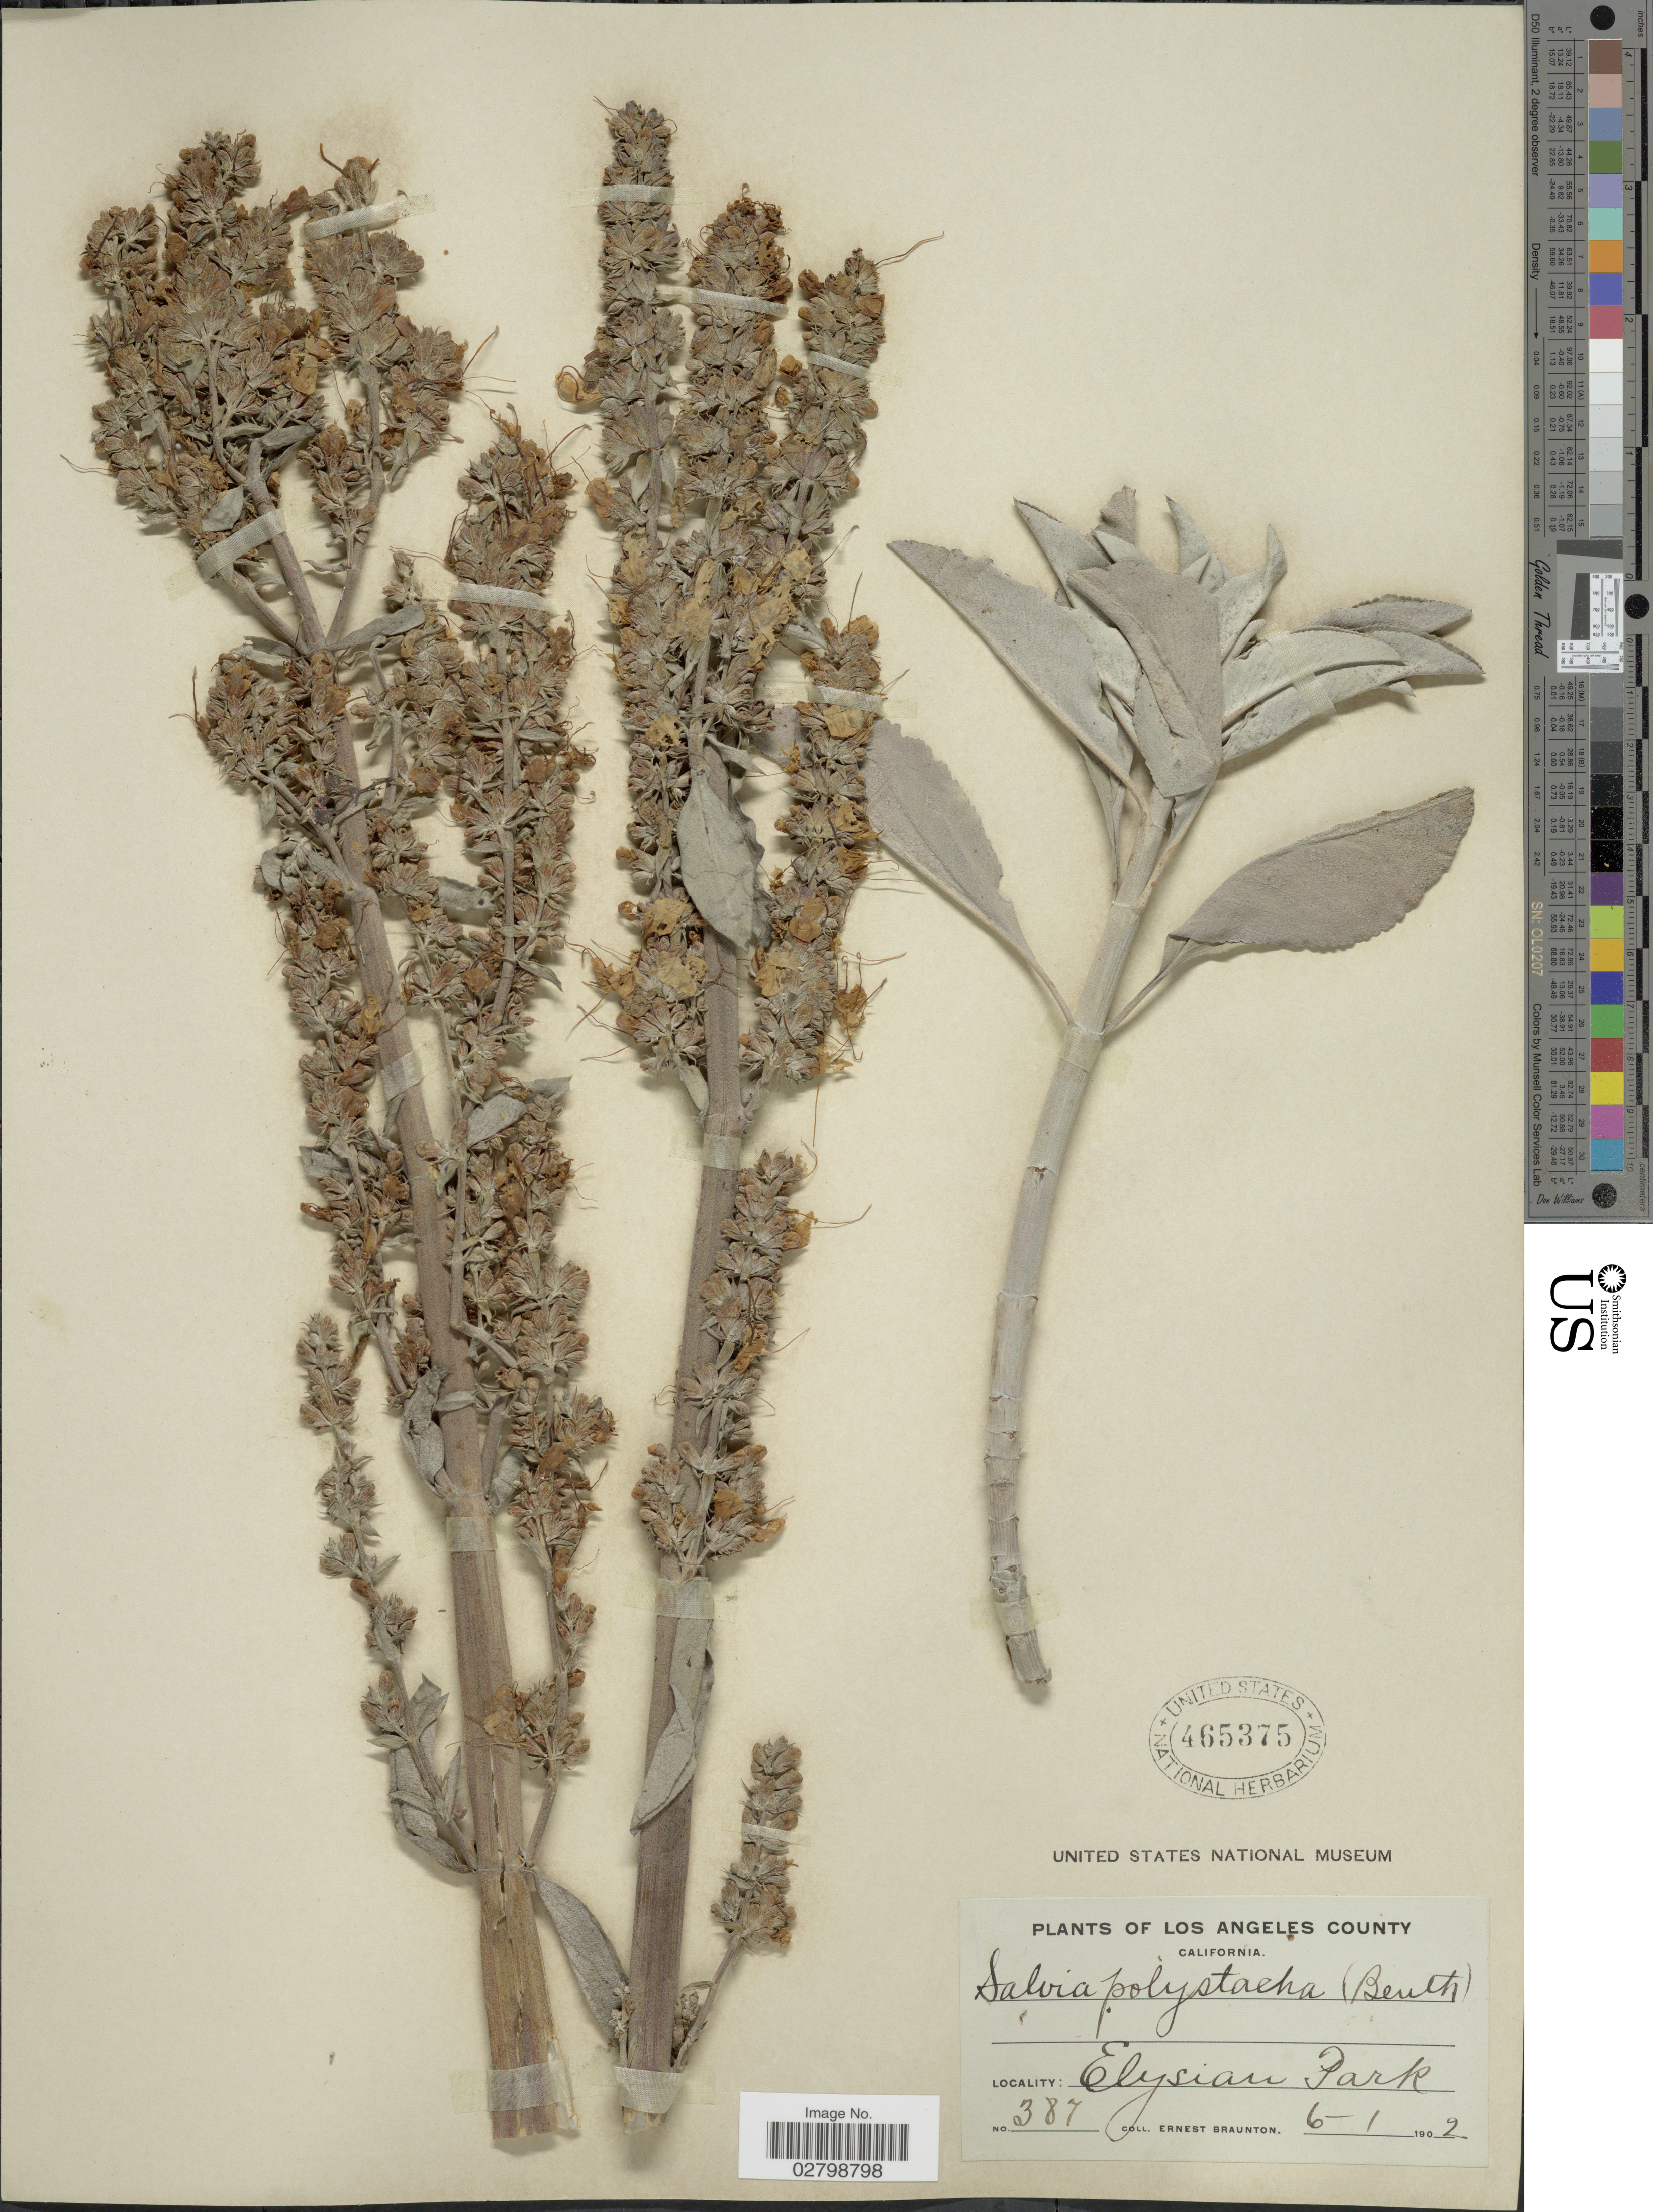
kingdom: Plantae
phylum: Tracheophyta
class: Magnoliopsida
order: Lamiales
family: Lamiaceae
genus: Salvia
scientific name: Salvia apiana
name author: Jeps.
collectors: E. Braunton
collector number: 387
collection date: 1902-06-01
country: United States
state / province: California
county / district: Los Angeles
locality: Los Angeles County, Elysian Park.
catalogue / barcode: US 465375